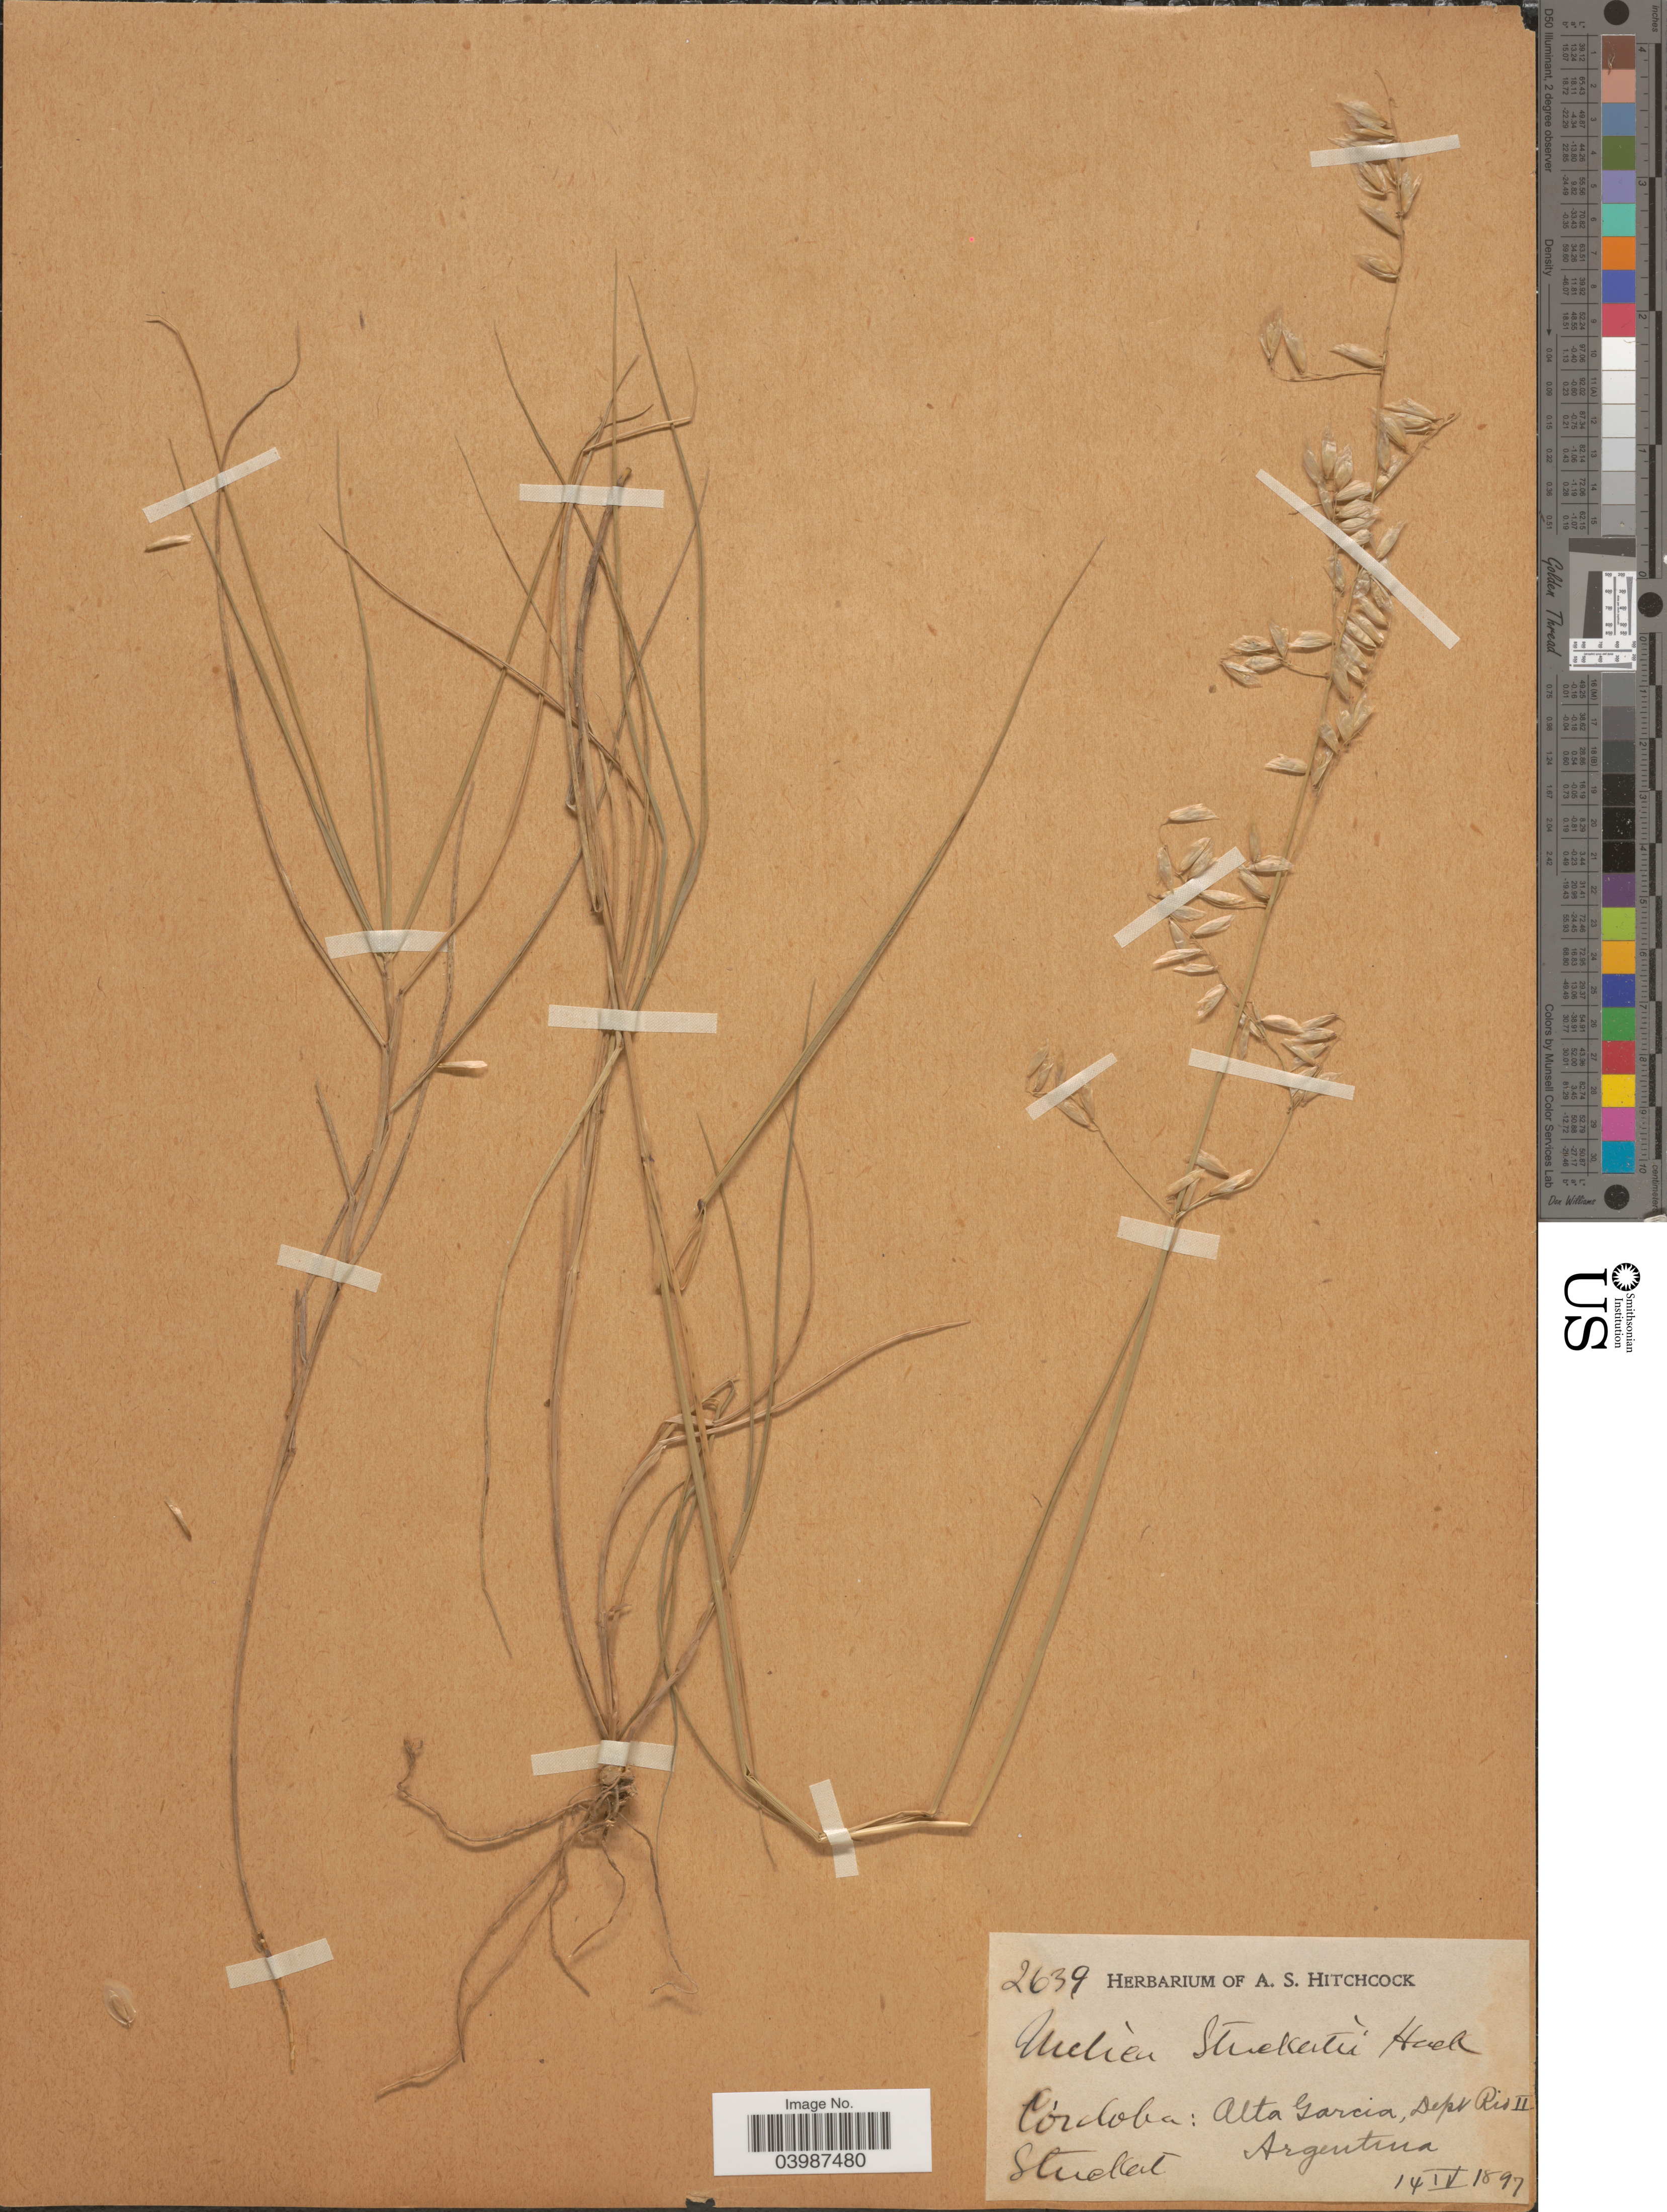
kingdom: Plantae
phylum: Tracheophyta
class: Liliopsida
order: Poales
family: Poaceae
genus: Melica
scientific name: Melica stuckertii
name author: Hack. ex Stuck.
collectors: T. Stuckert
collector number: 2639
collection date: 1897-04-14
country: Argentina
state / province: Cordoba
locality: Alta Garcia, Dept Rio II.